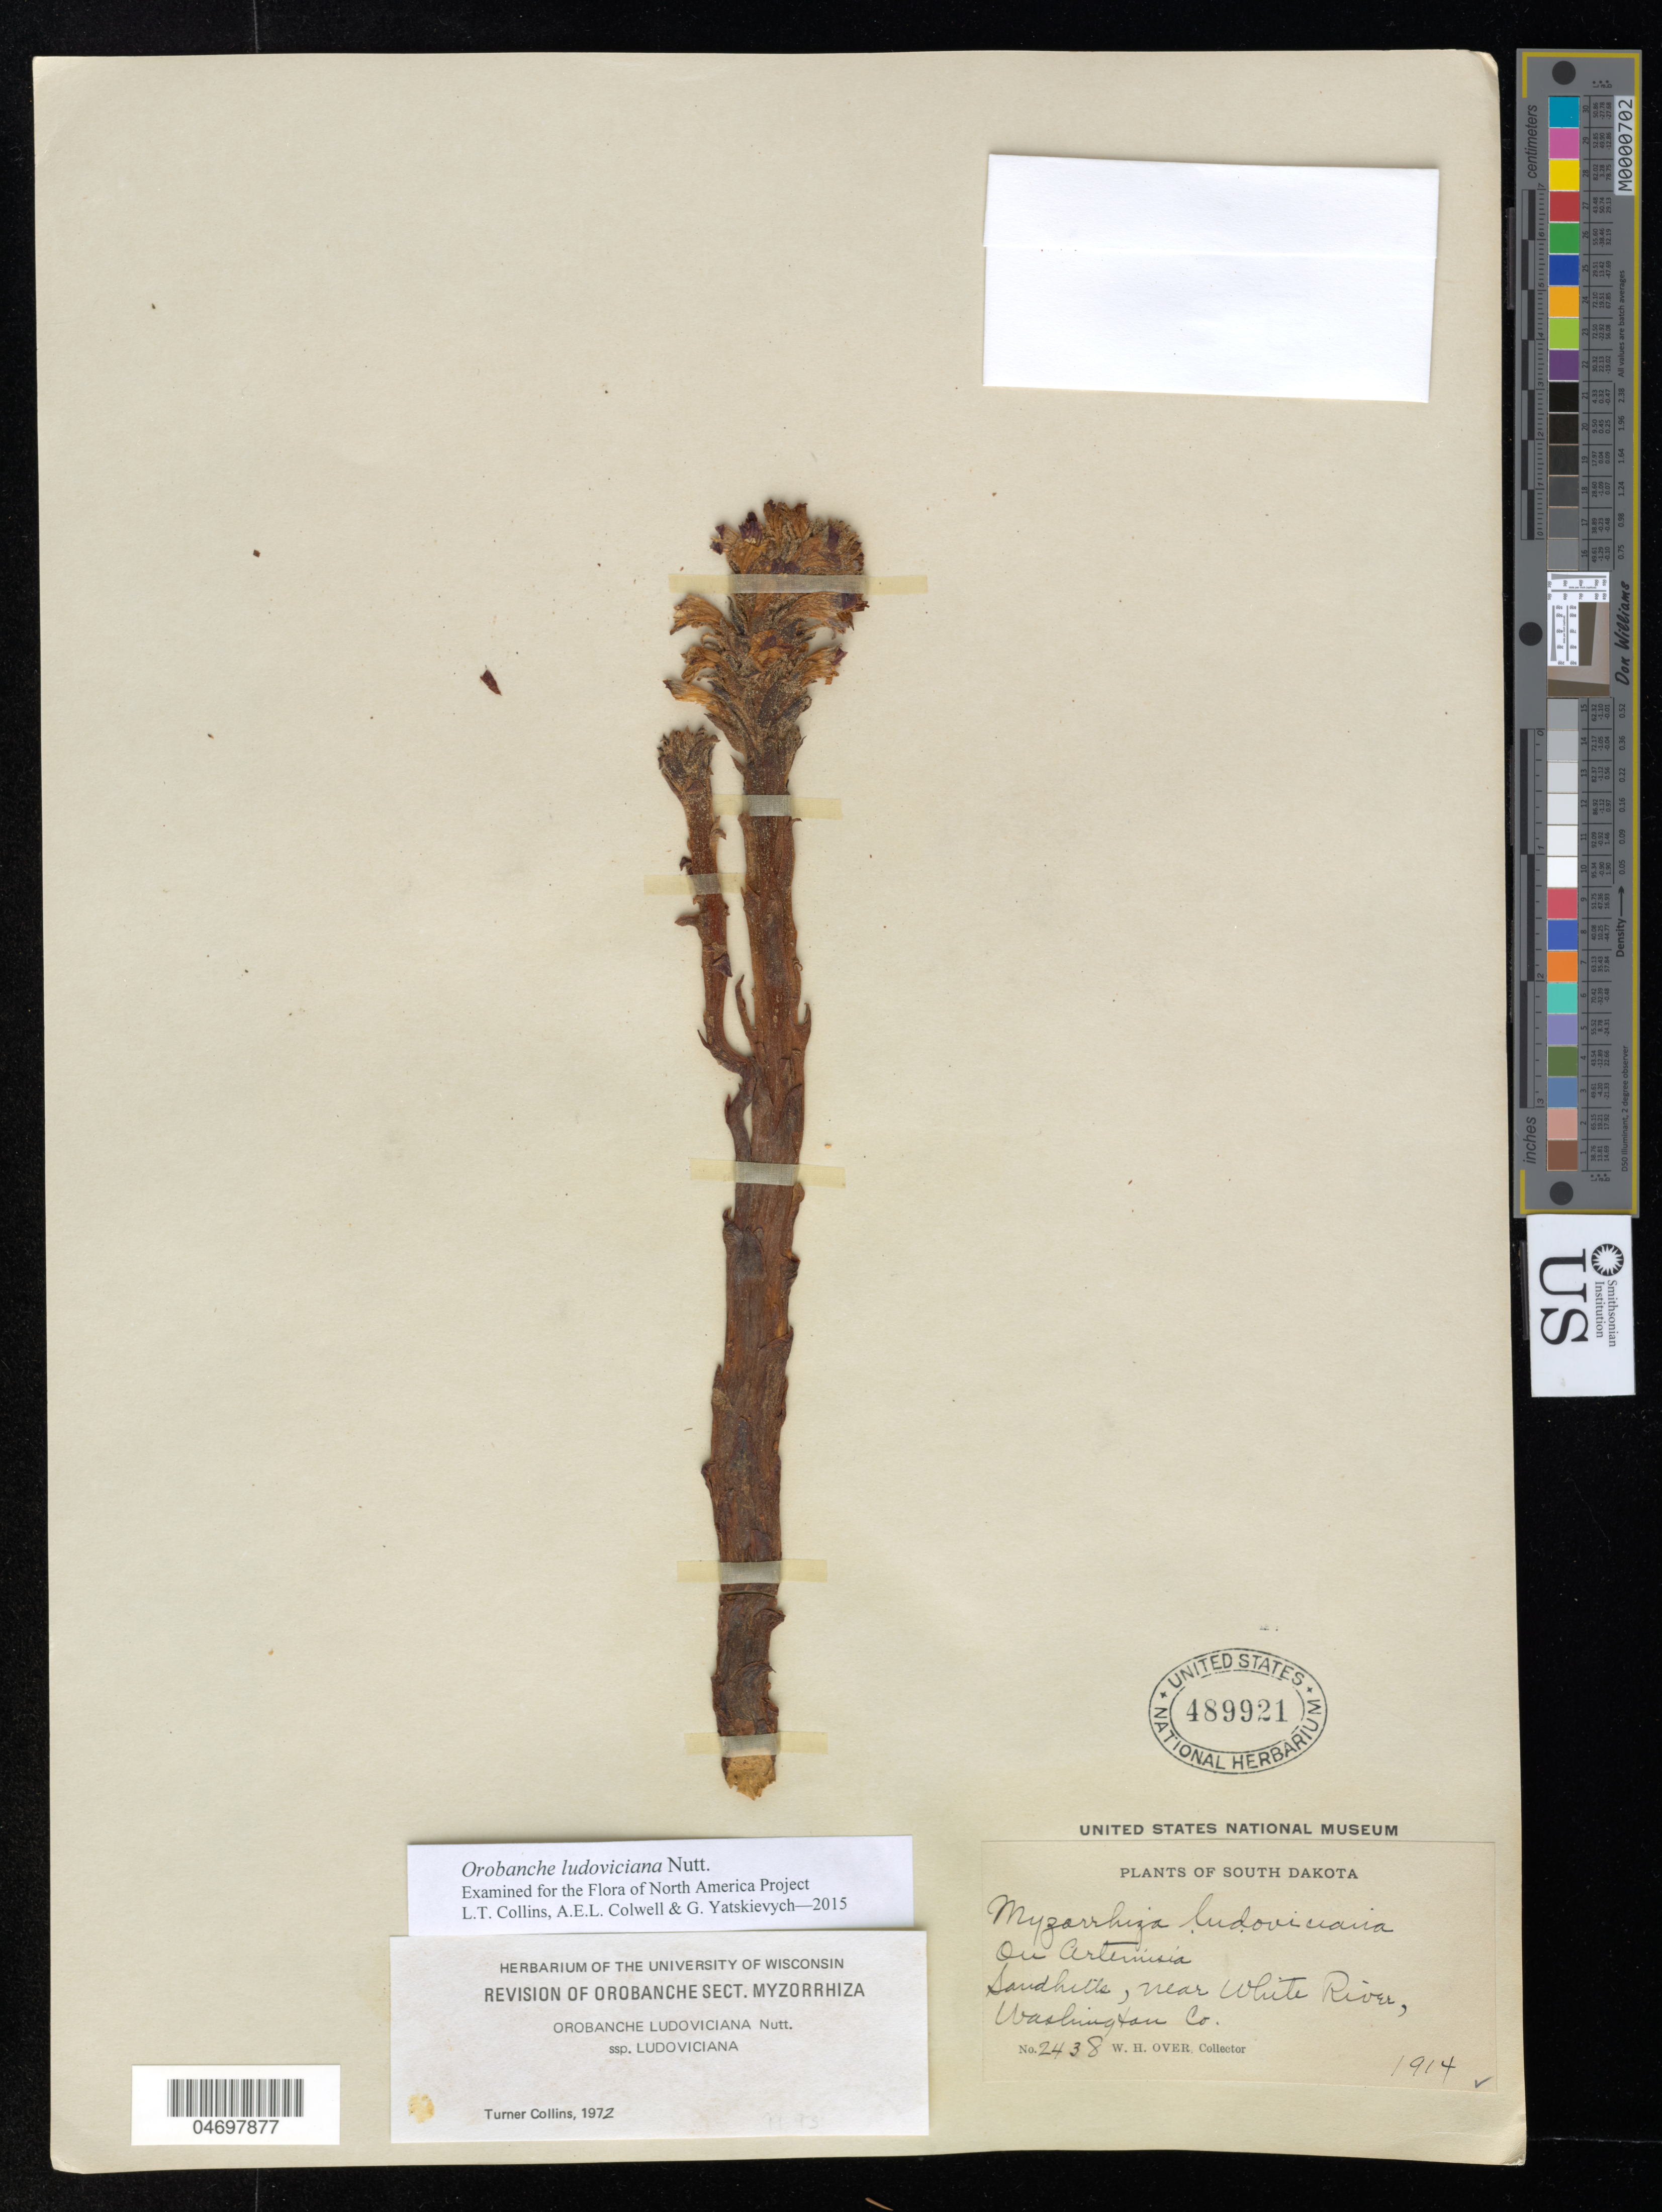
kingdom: Plantae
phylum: Tracheophyta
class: Magnoliopsida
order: Lamiales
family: Orobanchaceae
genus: Orobanche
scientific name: Orobanche ludoviciana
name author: Nutt.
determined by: Collins, L. T.; Colwell, A. E.; Yatskievych, G. A.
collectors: W. Over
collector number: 2438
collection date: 1914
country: United States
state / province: South Dakota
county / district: Washington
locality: Sandhills, near White River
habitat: sand hills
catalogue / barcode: US 489921